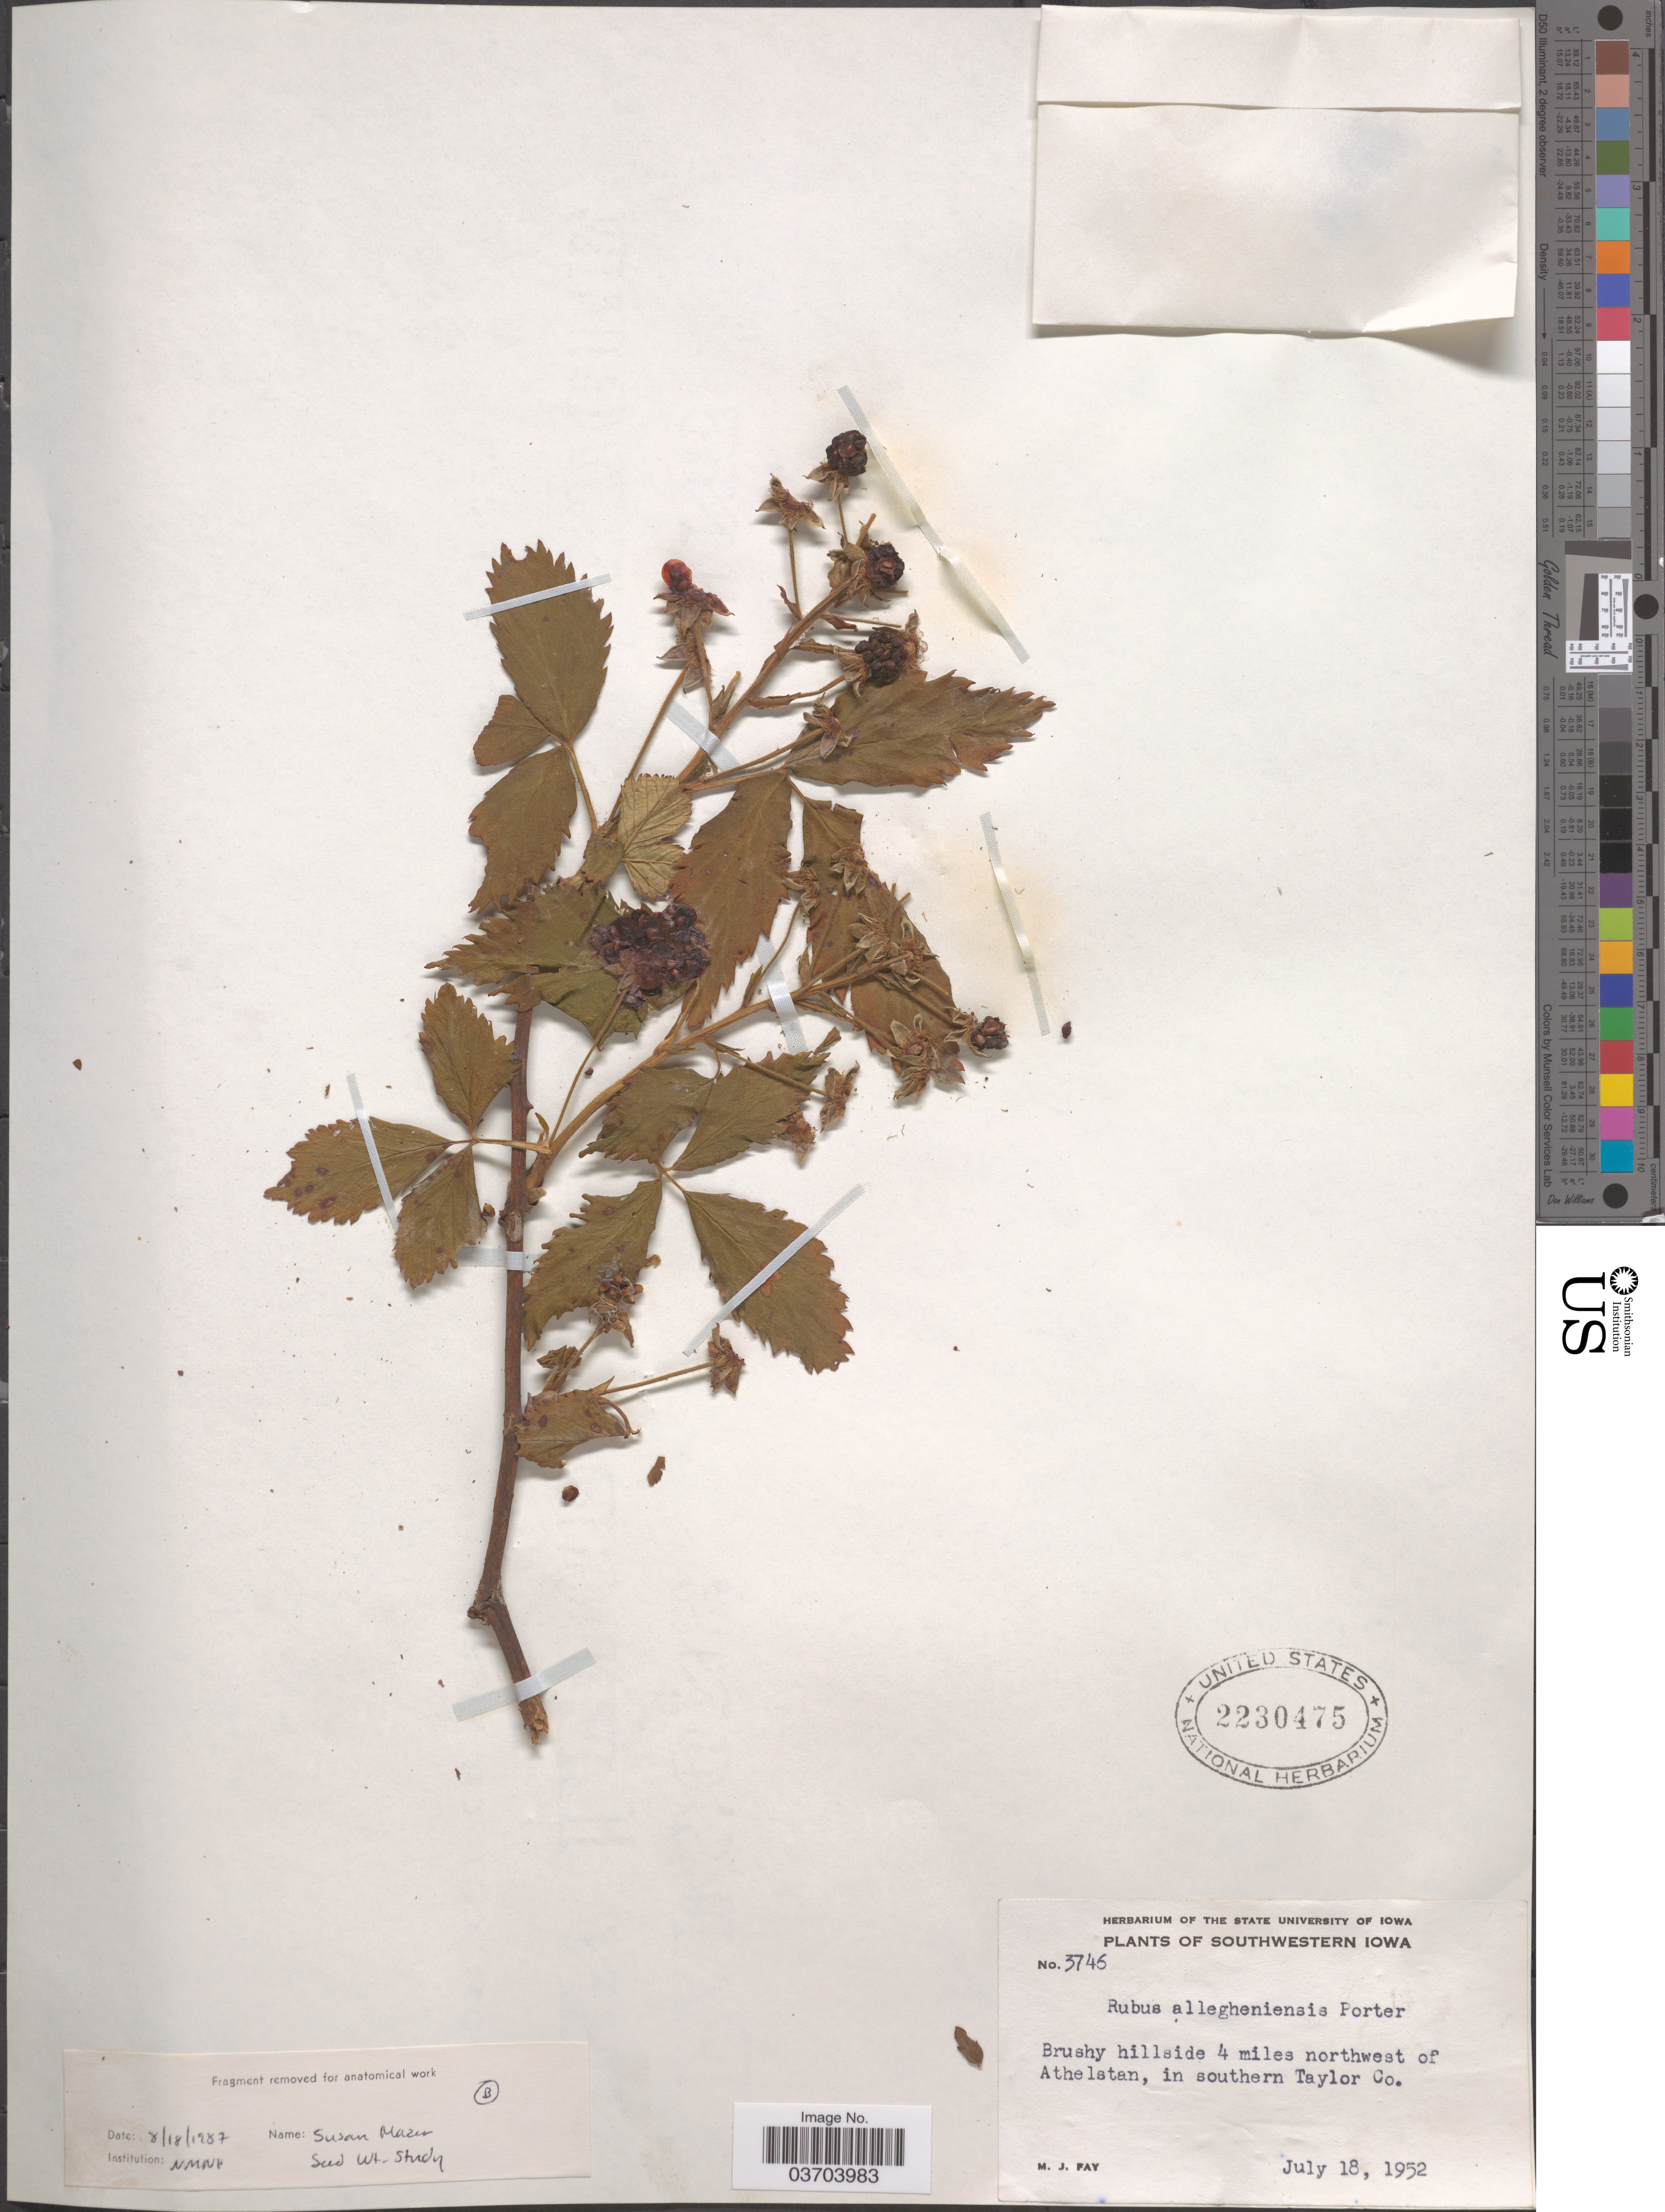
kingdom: Plantae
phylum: Tracheophyta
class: Magnoliopsida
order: Rosales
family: Rosaceae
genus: Rubus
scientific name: Rubus allegheniensis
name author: Porter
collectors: M. Fay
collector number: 3746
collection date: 1952-07-18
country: United States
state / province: Iowa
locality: Southwestern Iowa. Brushy hillside 4 miles northwest of Athelstan, in southern Taylor Co.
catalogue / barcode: US 2230475